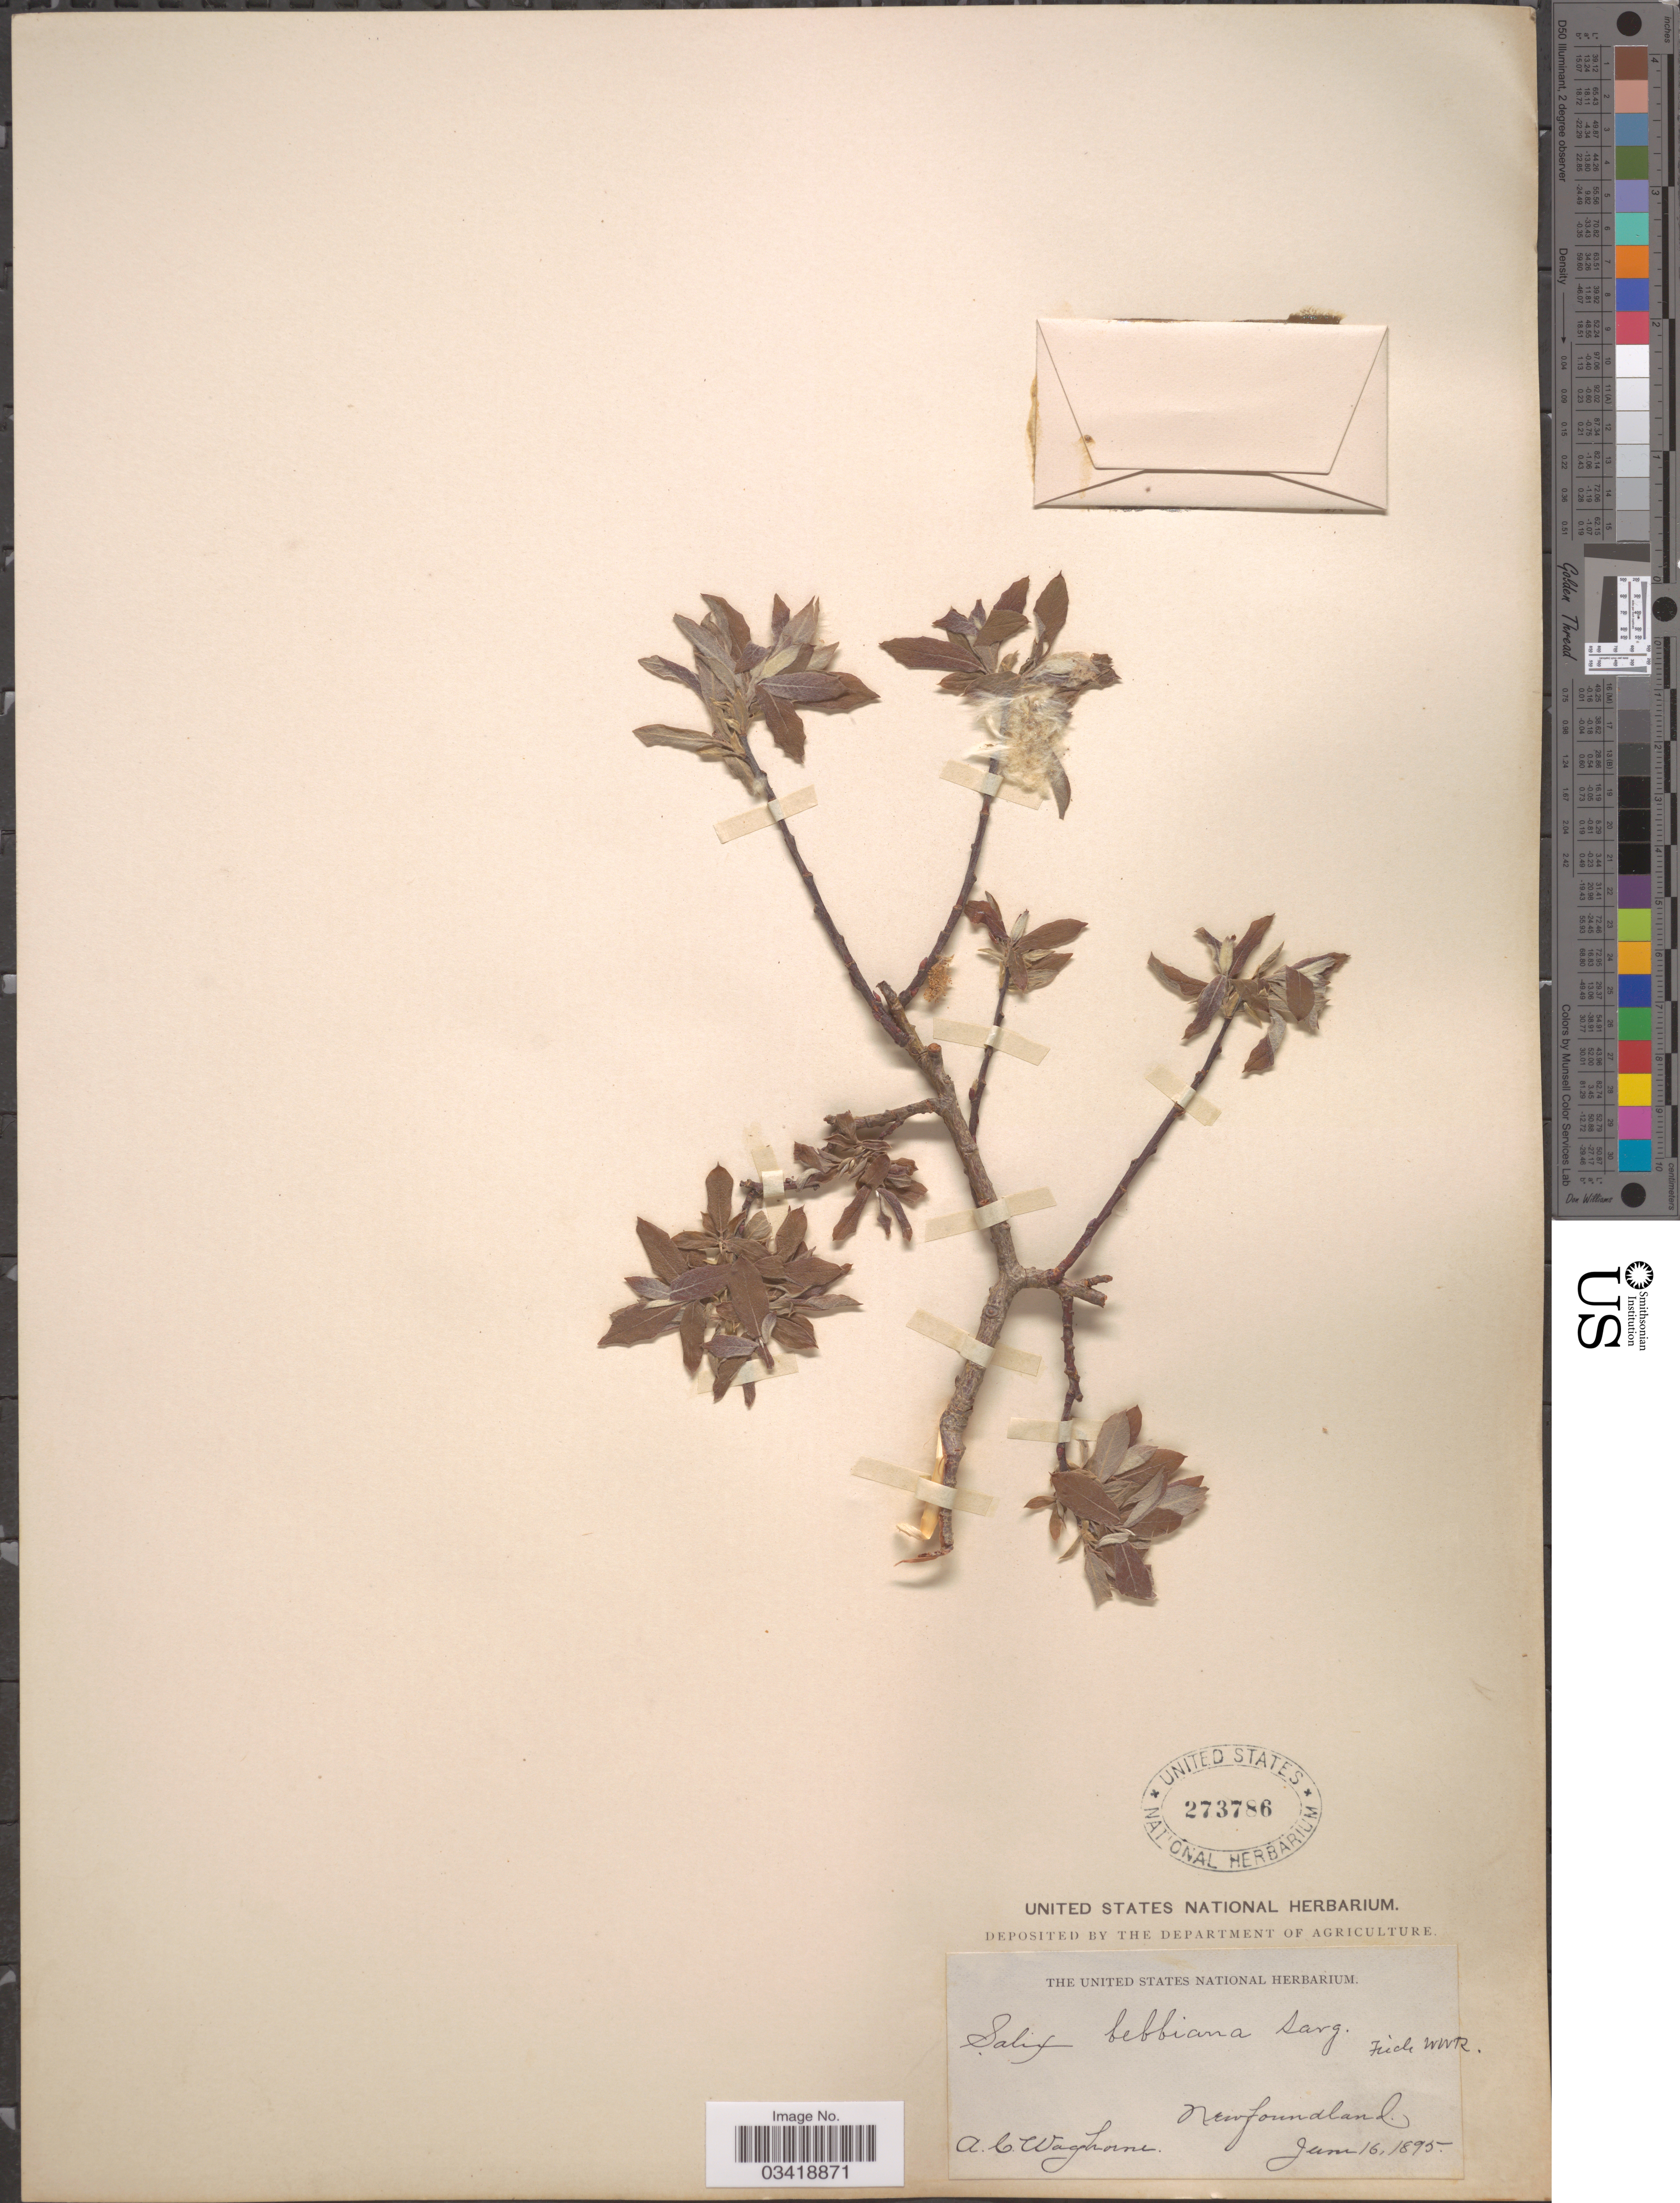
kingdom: Plantae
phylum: Tracheophyta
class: Magnoliopsida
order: Malpighiales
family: Salicaceae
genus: Salix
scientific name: Salix bebbiana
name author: Sarg.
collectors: A. Waghorne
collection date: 1895-06-16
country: Canada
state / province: Newfoundland and Labrador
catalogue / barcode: US 273786